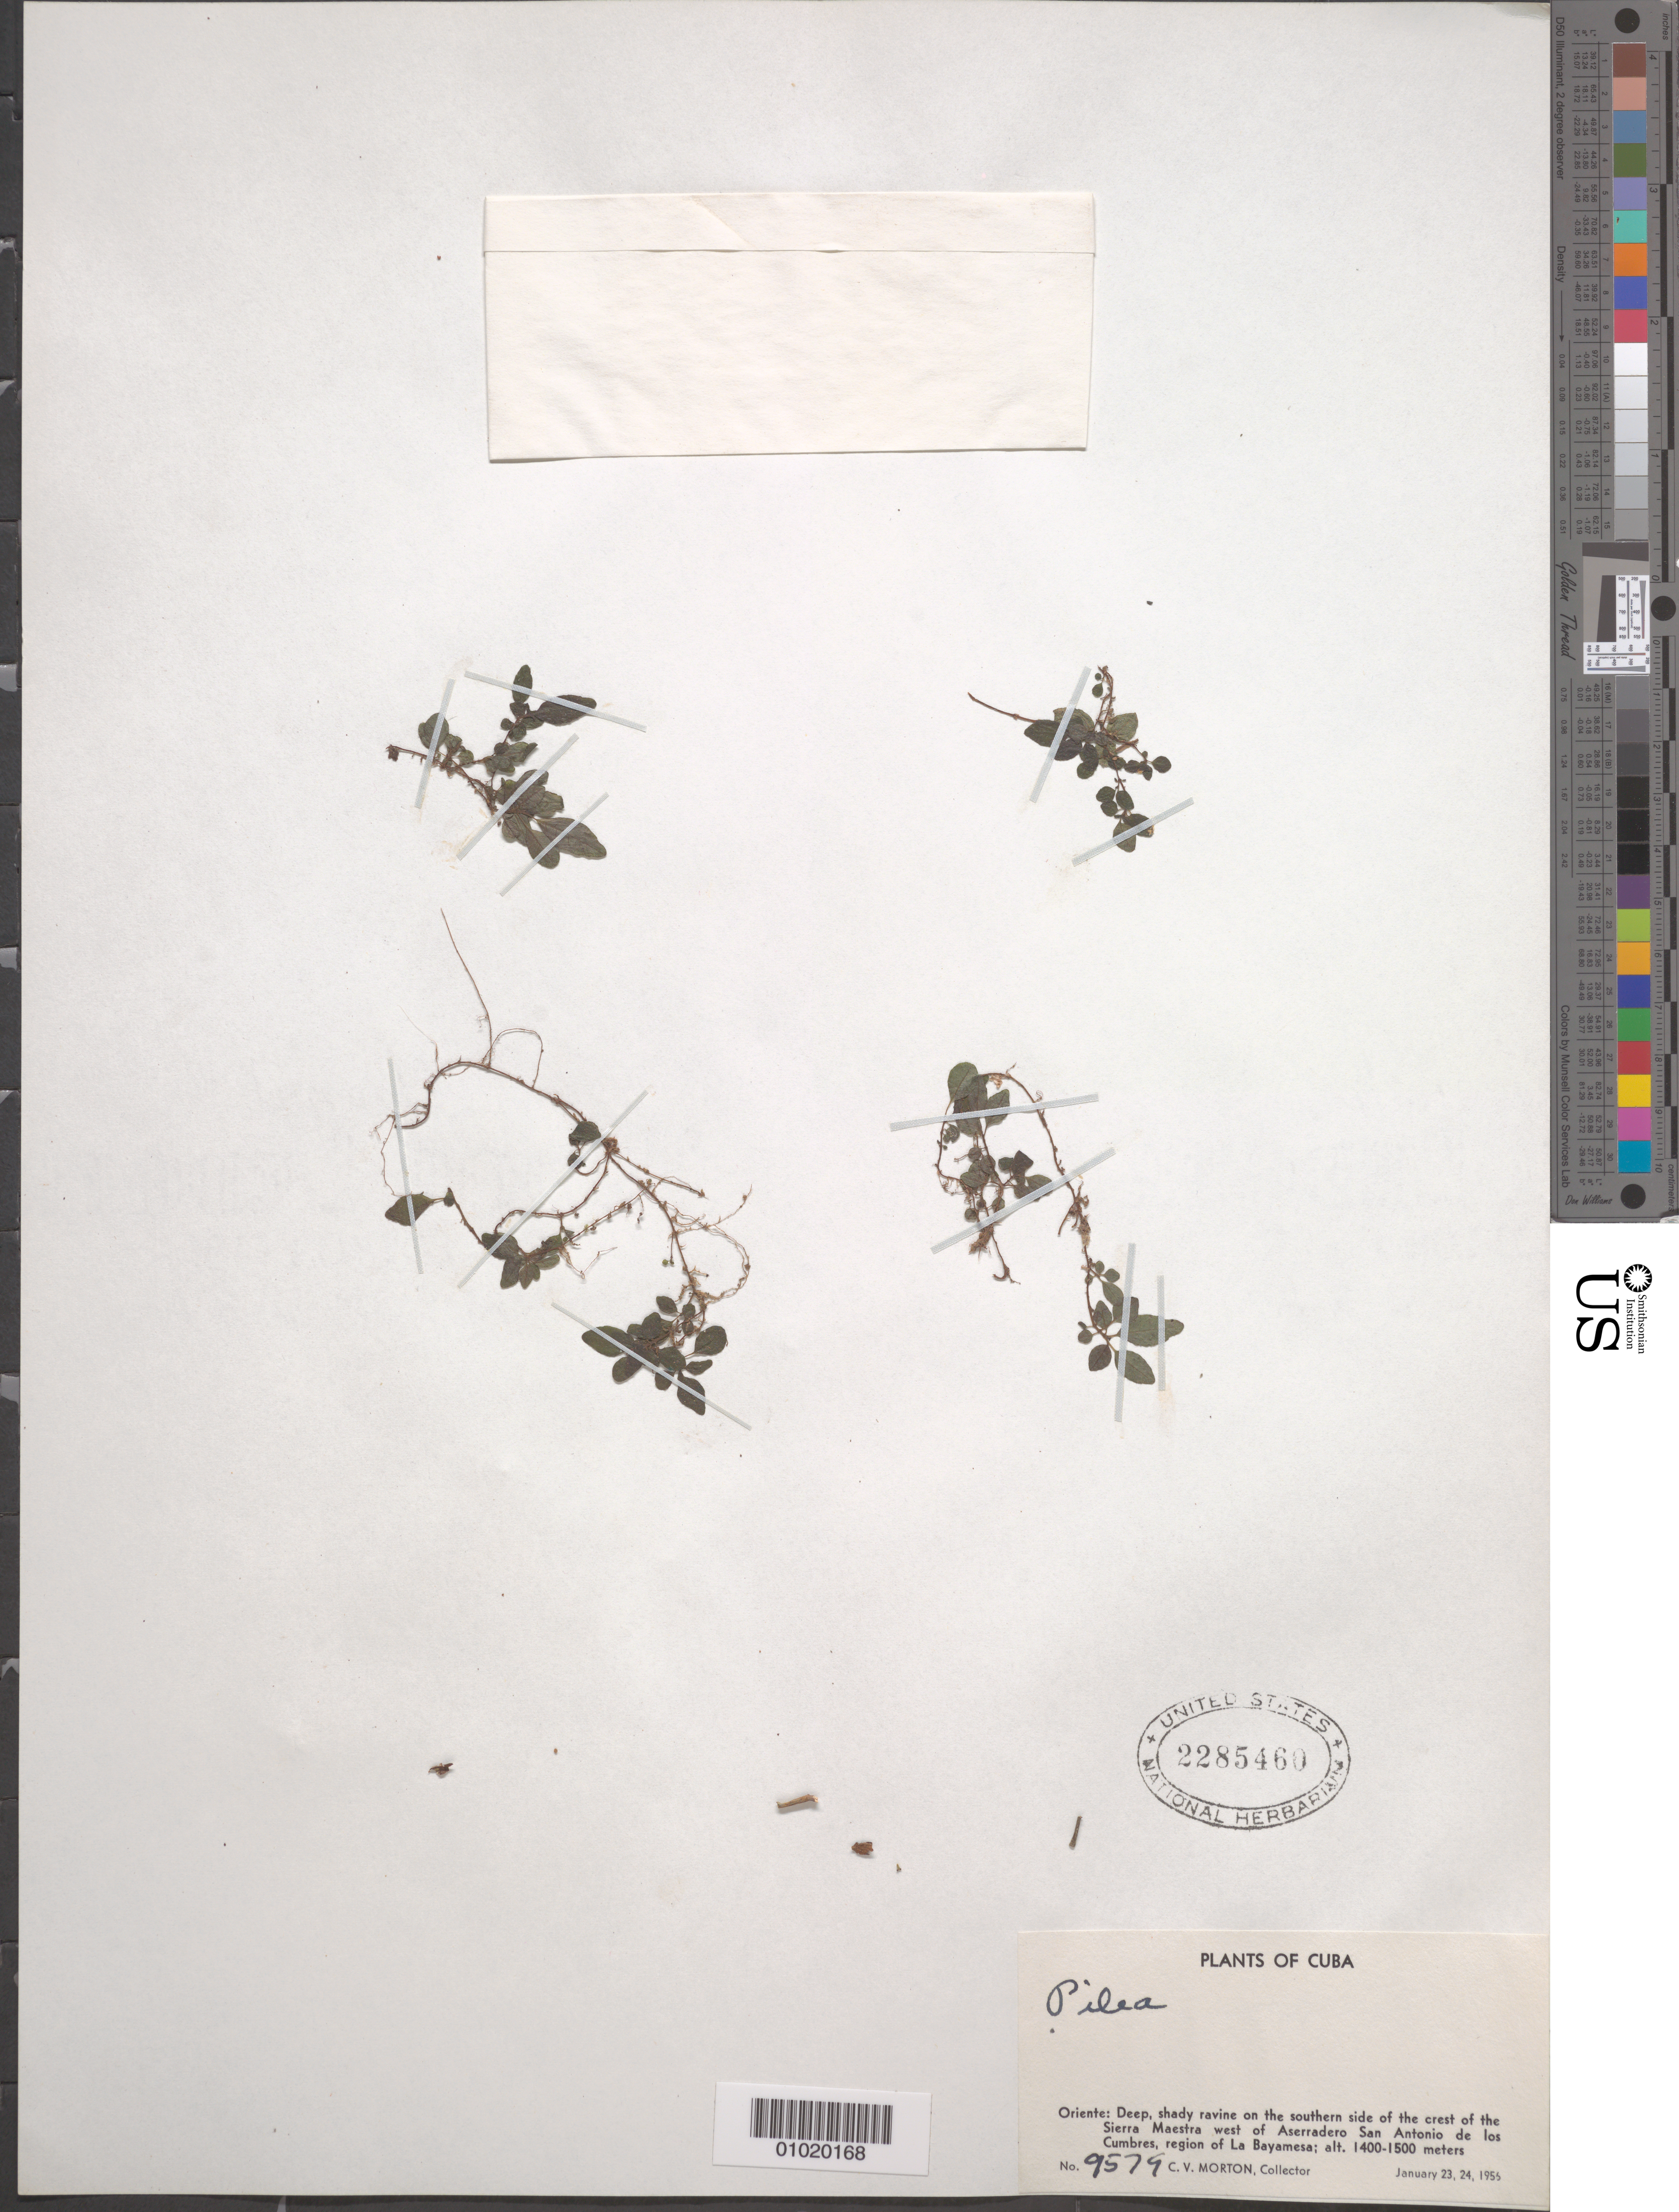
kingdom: Plantae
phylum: Tracheophyta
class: Magnoliopsida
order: Rosales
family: Urticaceae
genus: Pilea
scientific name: Pilea sp.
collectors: C. V. Morton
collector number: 9579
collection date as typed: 23 Jan 1956 to 24 Jan 1956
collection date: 1956-01-23/1956-01-24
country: Cuba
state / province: Oriente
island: Cuba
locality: Deep, shady ravine on the southern side of the crest of the Sierra Maeastra west of Aserradero San Antonio de los Cumbres, region of La Bayamesa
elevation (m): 1400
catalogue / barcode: US 2285460